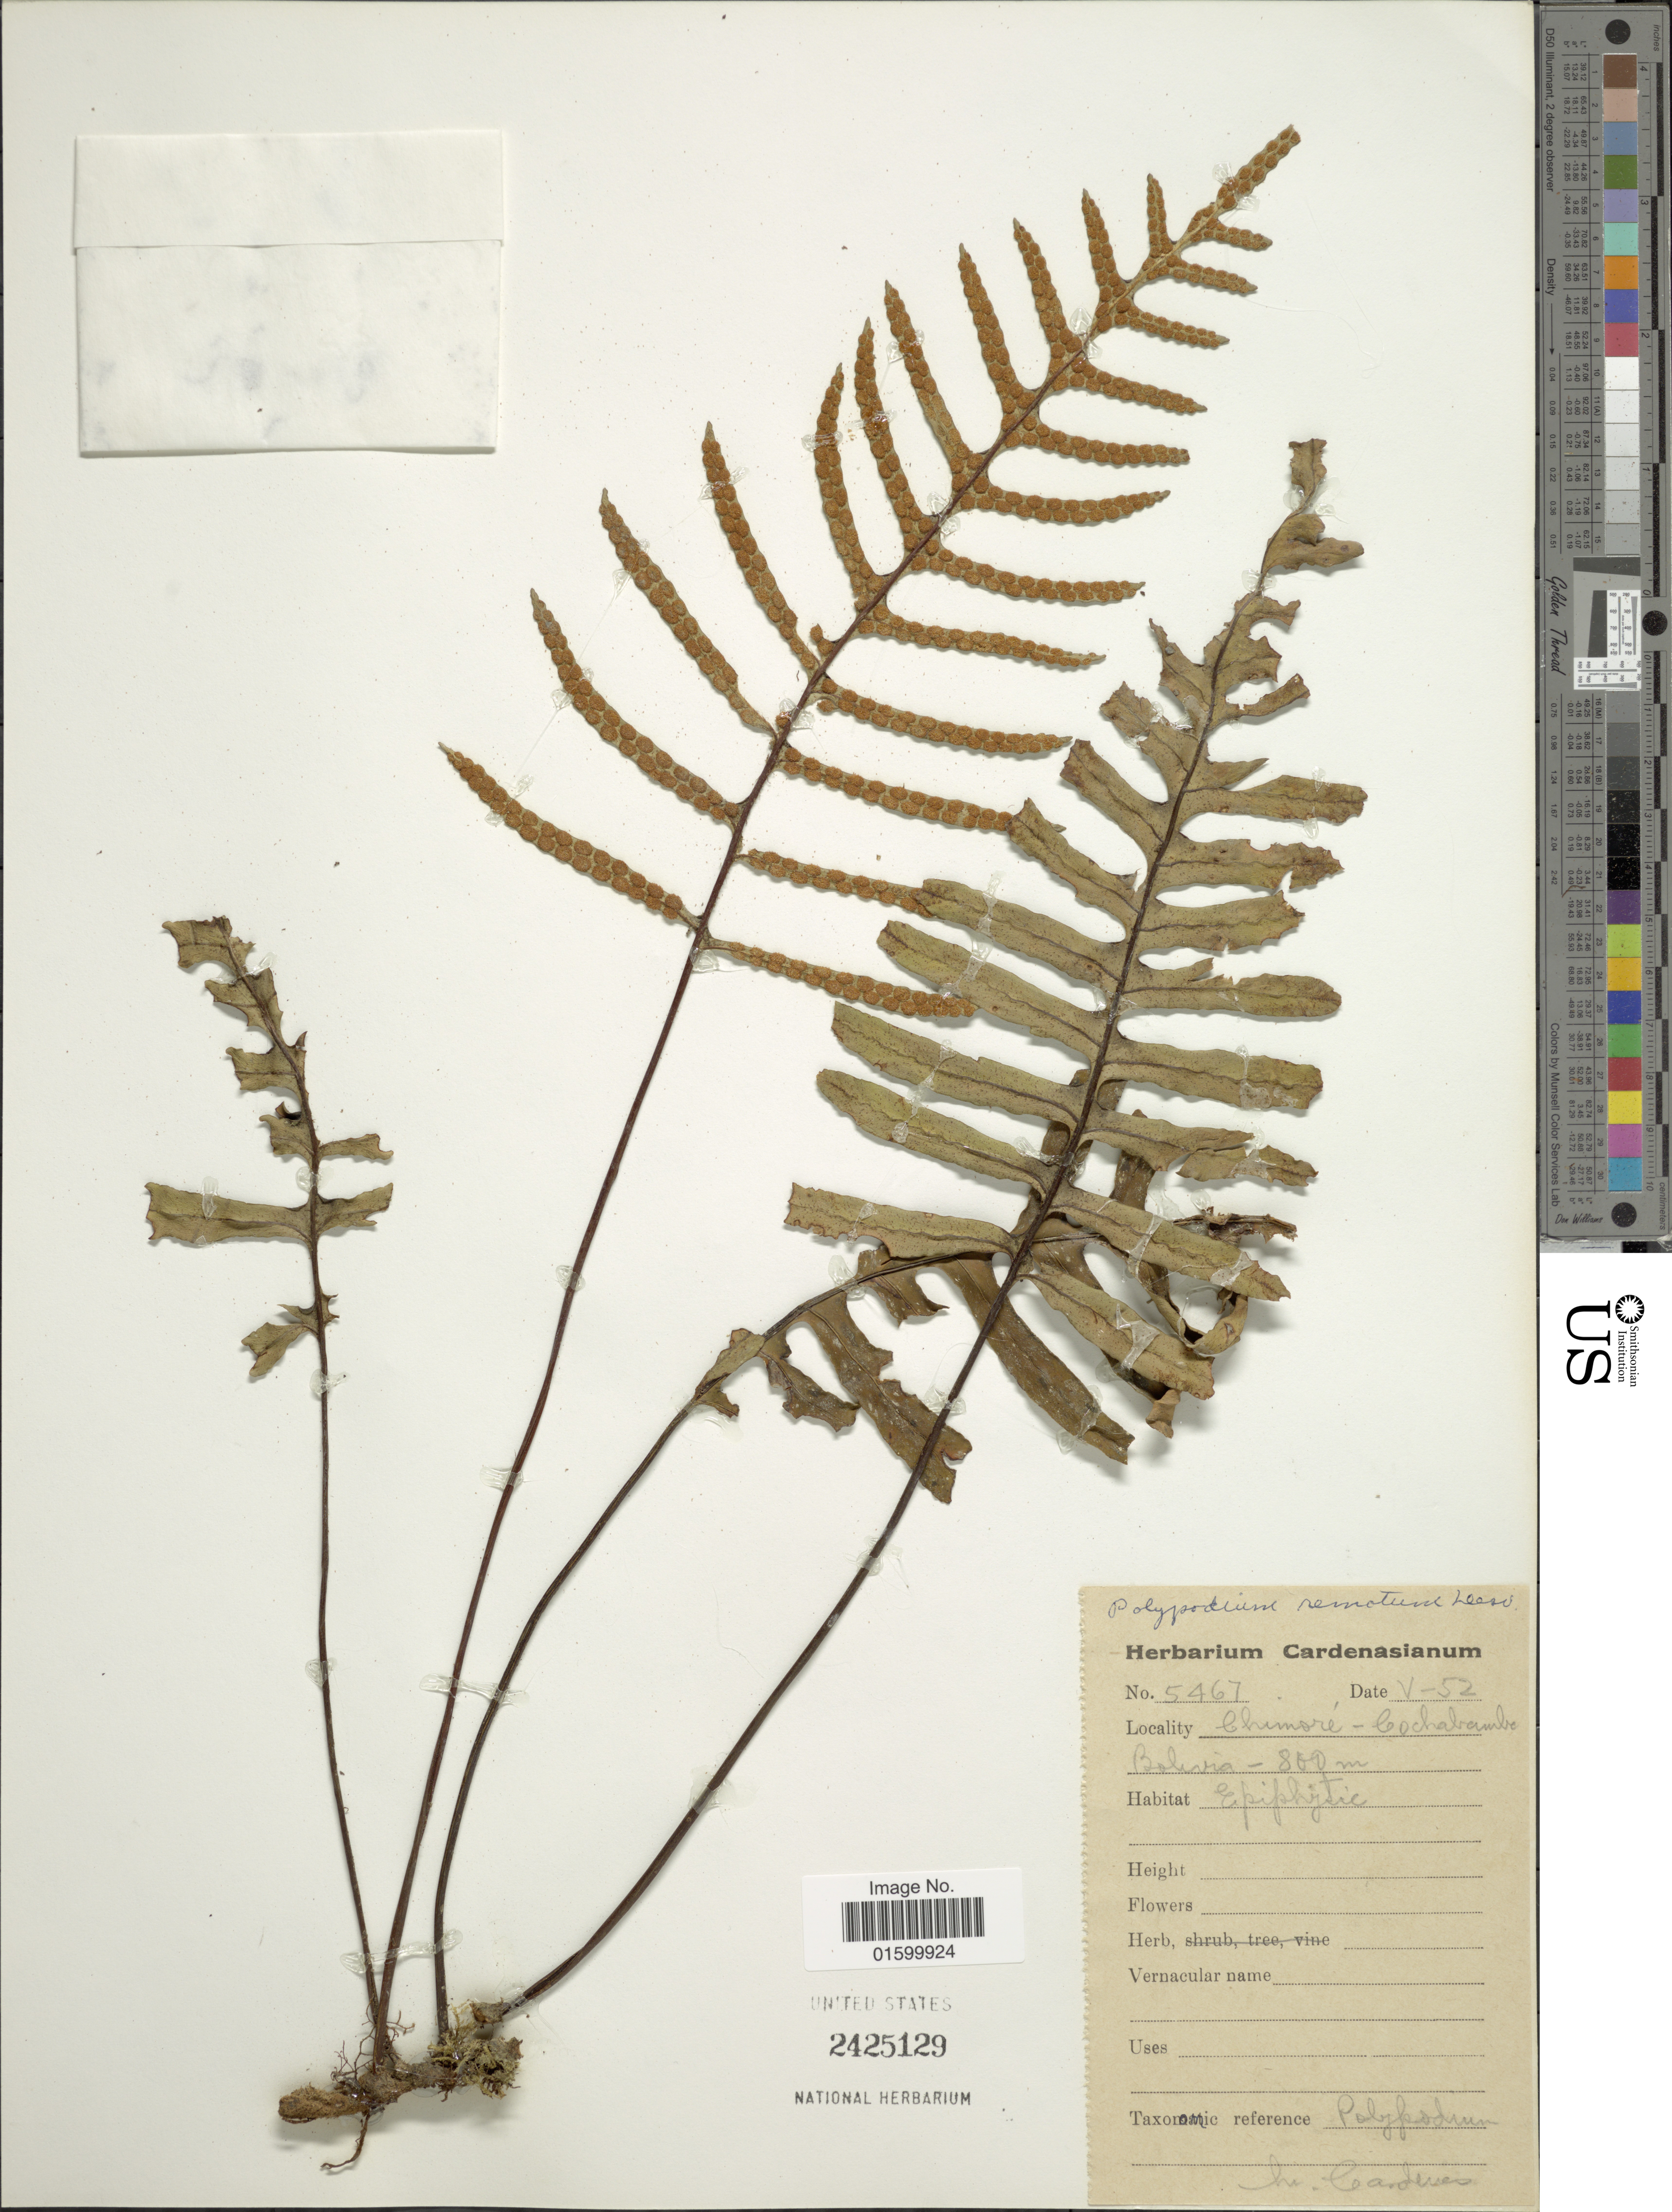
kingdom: Plantae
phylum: Tracheophyta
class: Polypodiopsida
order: Polypodiales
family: Polypodiaceae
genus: Pleopeltis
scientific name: Pleopeltis remota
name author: (Desv.) A.R. Sm.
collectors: Herbarium Cardenasianum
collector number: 5467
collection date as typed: Transcribed d/m/y: /5/52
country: Bolivia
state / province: Cochabamba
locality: Chimore-Cochabamba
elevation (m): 800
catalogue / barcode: US 2425129